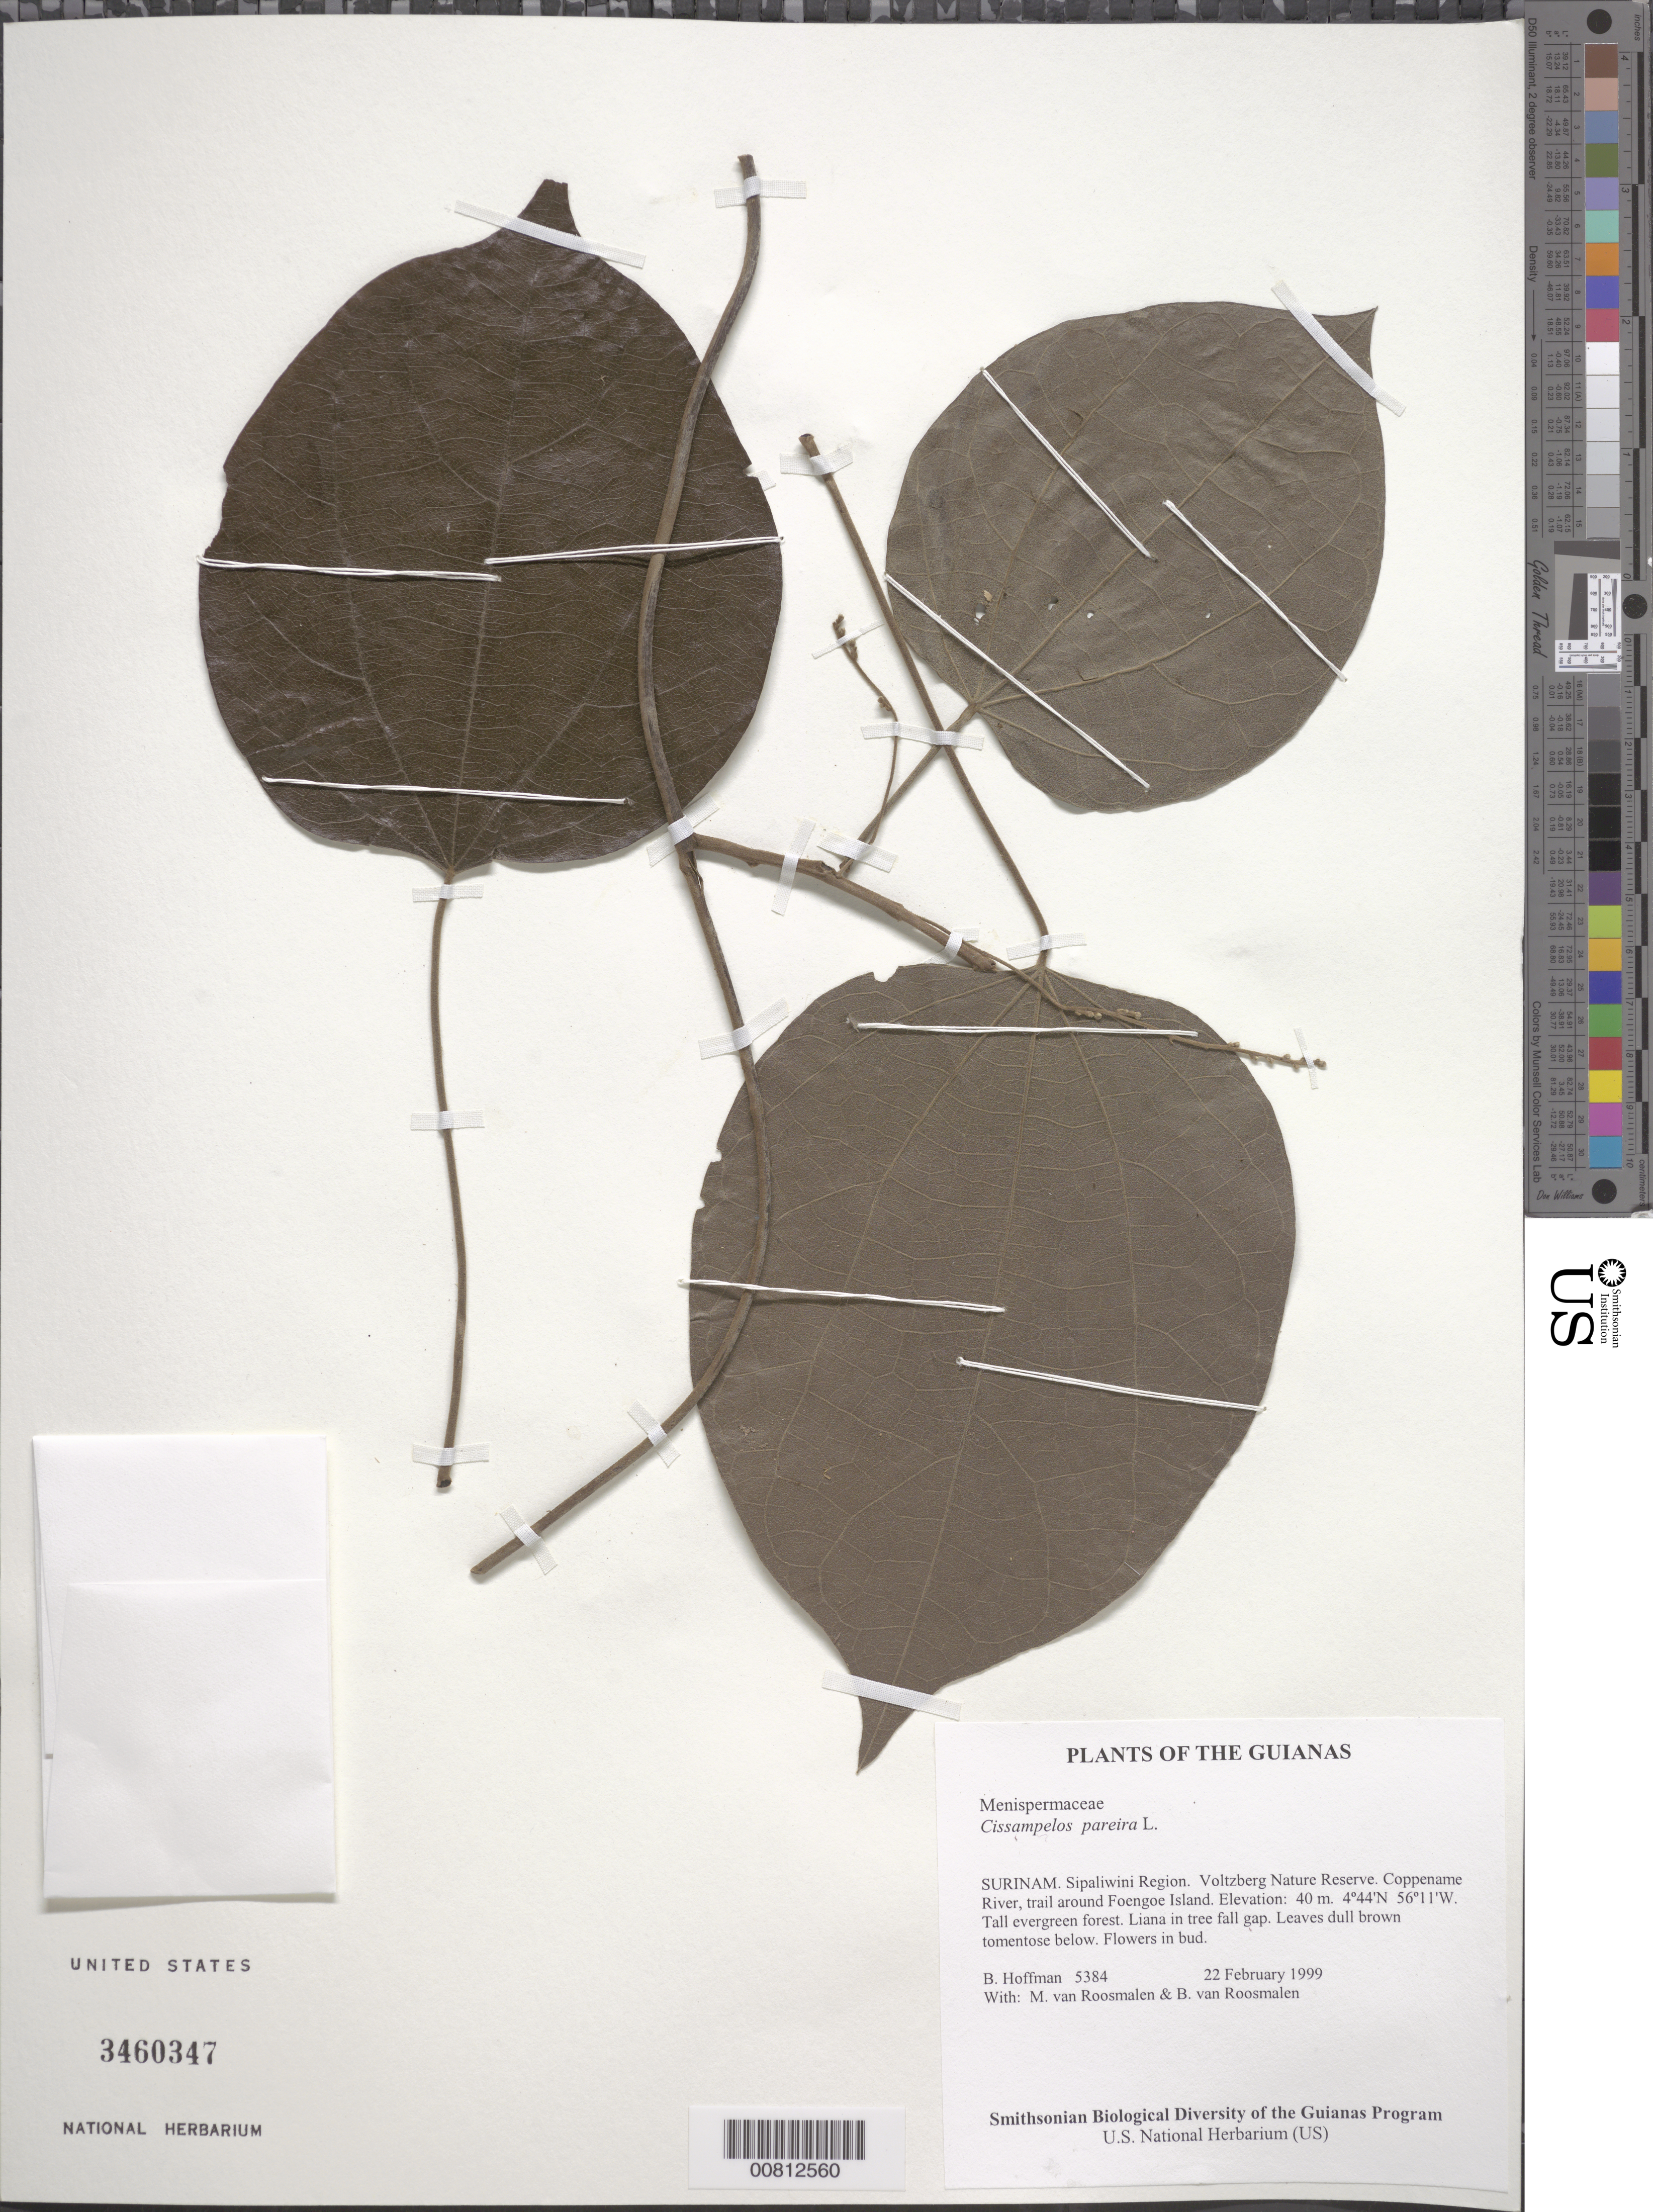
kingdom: Plantae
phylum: Tracheophyta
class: Magnoliopsida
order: Ranunculales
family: Menispermaceae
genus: Cissampelos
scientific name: Cissampelos pareira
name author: L.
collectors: B. Hoffman, M. Roosmalen & B. Van Roosmalen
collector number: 5384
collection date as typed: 22 February 1999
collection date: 1999-02-22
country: Suriname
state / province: Sipaliwini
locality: Voltzberg Nature Reserve. Coppename River, trail around Foengoe Island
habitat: Tall evergreen forest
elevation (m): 40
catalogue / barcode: US 3460347